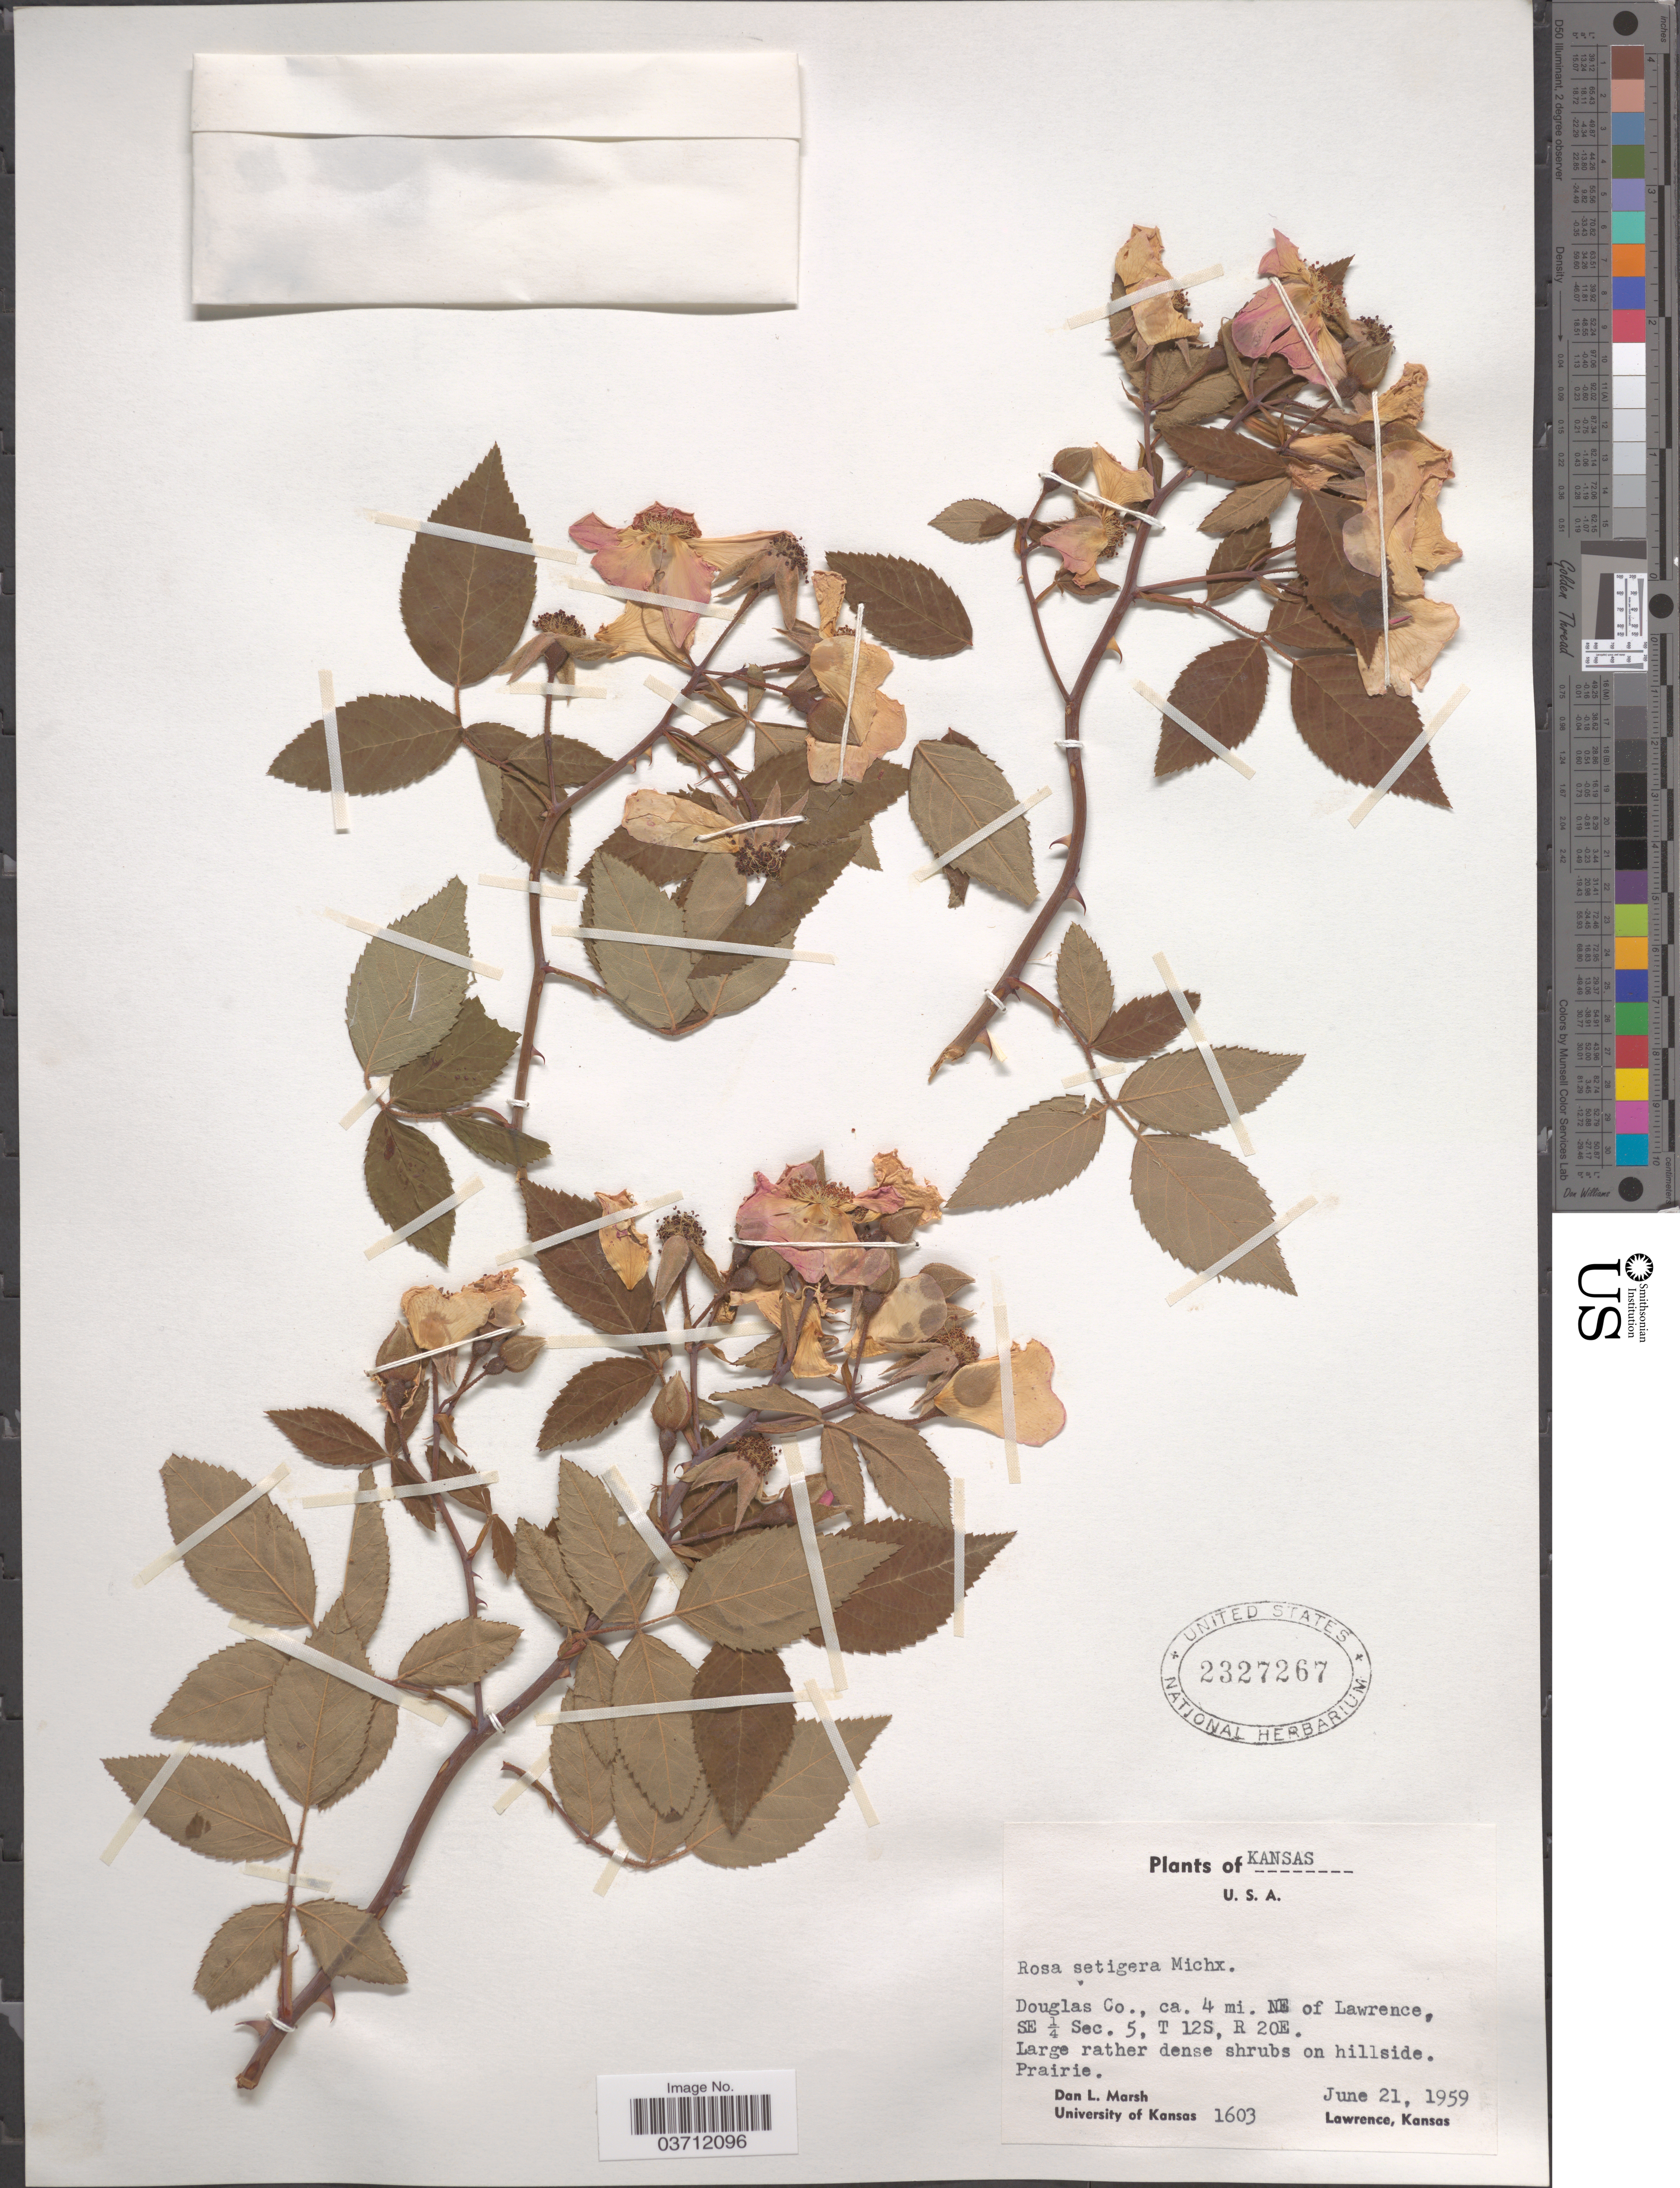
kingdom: Plantae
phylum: Tracheophyta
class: Magnoliopsida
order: Rosales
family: Rosaceae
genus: Rosa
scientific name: Rosa setigera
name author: Michx.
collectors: D. L. Marsh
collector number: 1603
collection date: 1959-06-21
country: United States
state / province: Kansas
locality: Douglas Co., ca. 4 mi. NE of Lawrence, SE ¼ Sec. 5, T 12S, R 20E.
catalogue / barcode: US 2327267